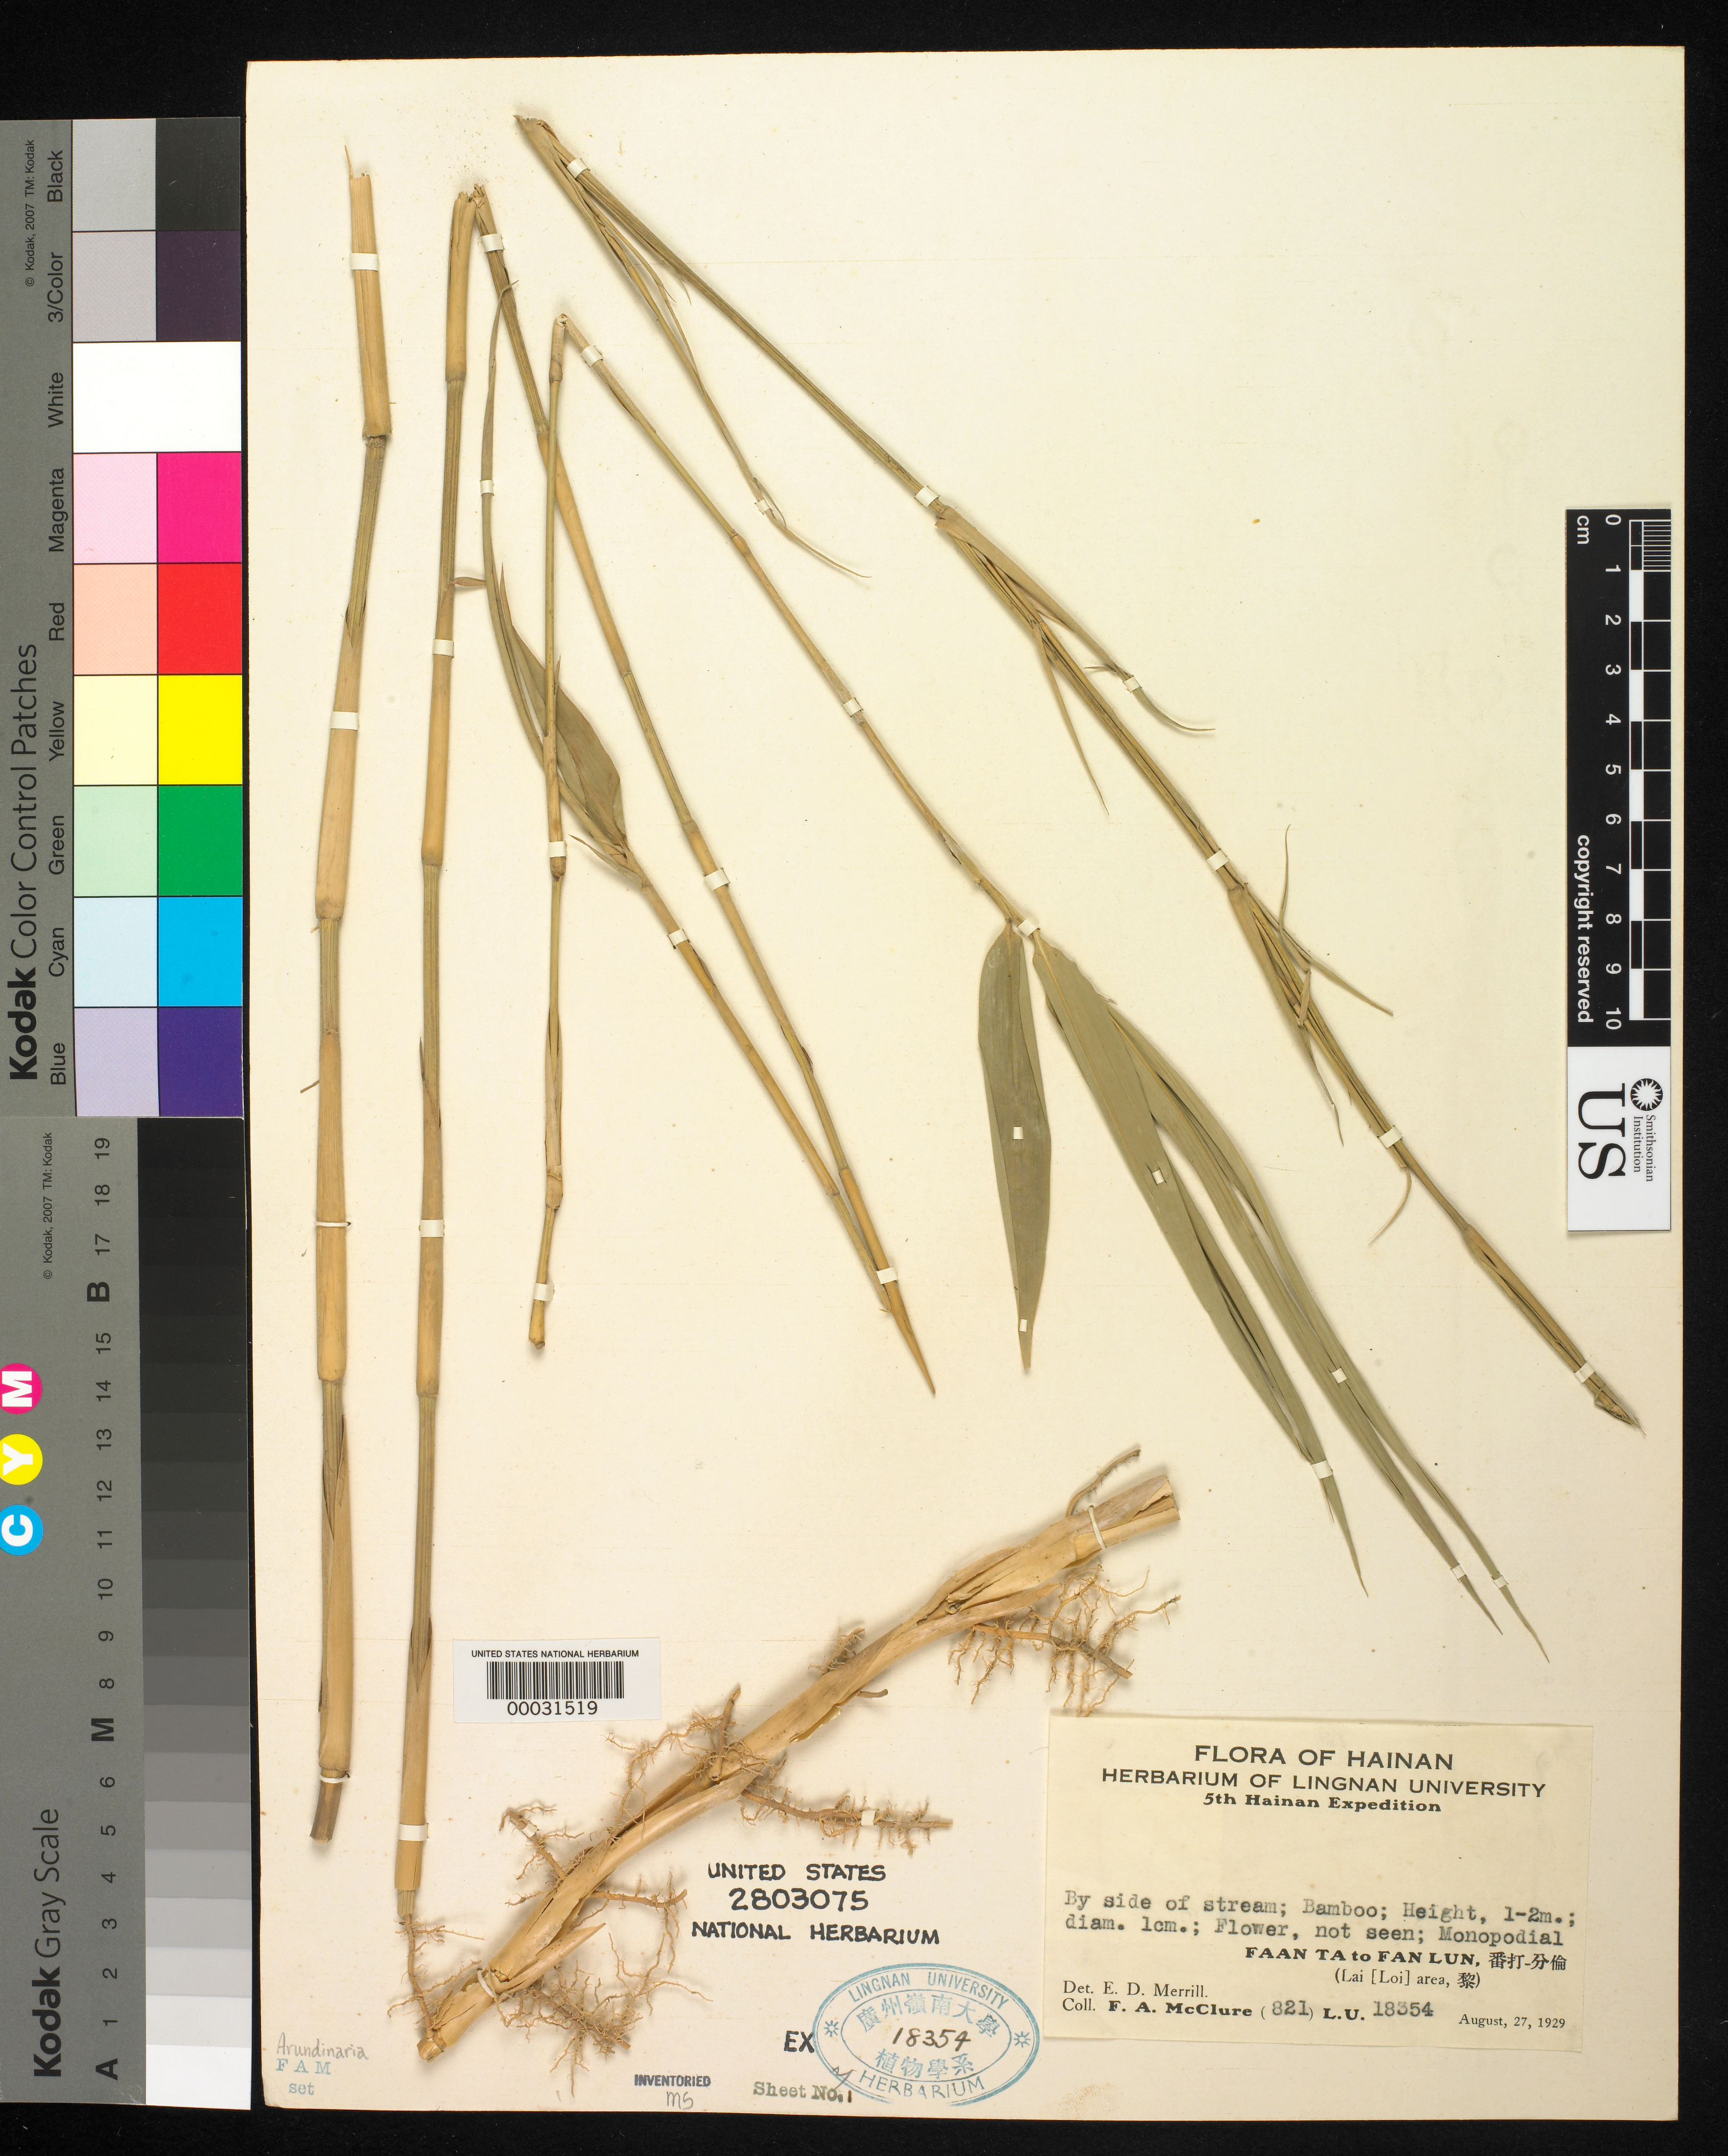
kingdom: Plantae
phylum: Tracheophyta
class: Liliopsida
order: Poales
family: Poaceae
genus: Arundinaria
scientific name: Arundinaria sp.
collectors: F. A. McClure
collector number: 821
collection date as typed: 27 Aug 1929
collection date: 1929-08-27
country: China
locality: Faan ta, fan lun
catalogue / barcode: US 2803075